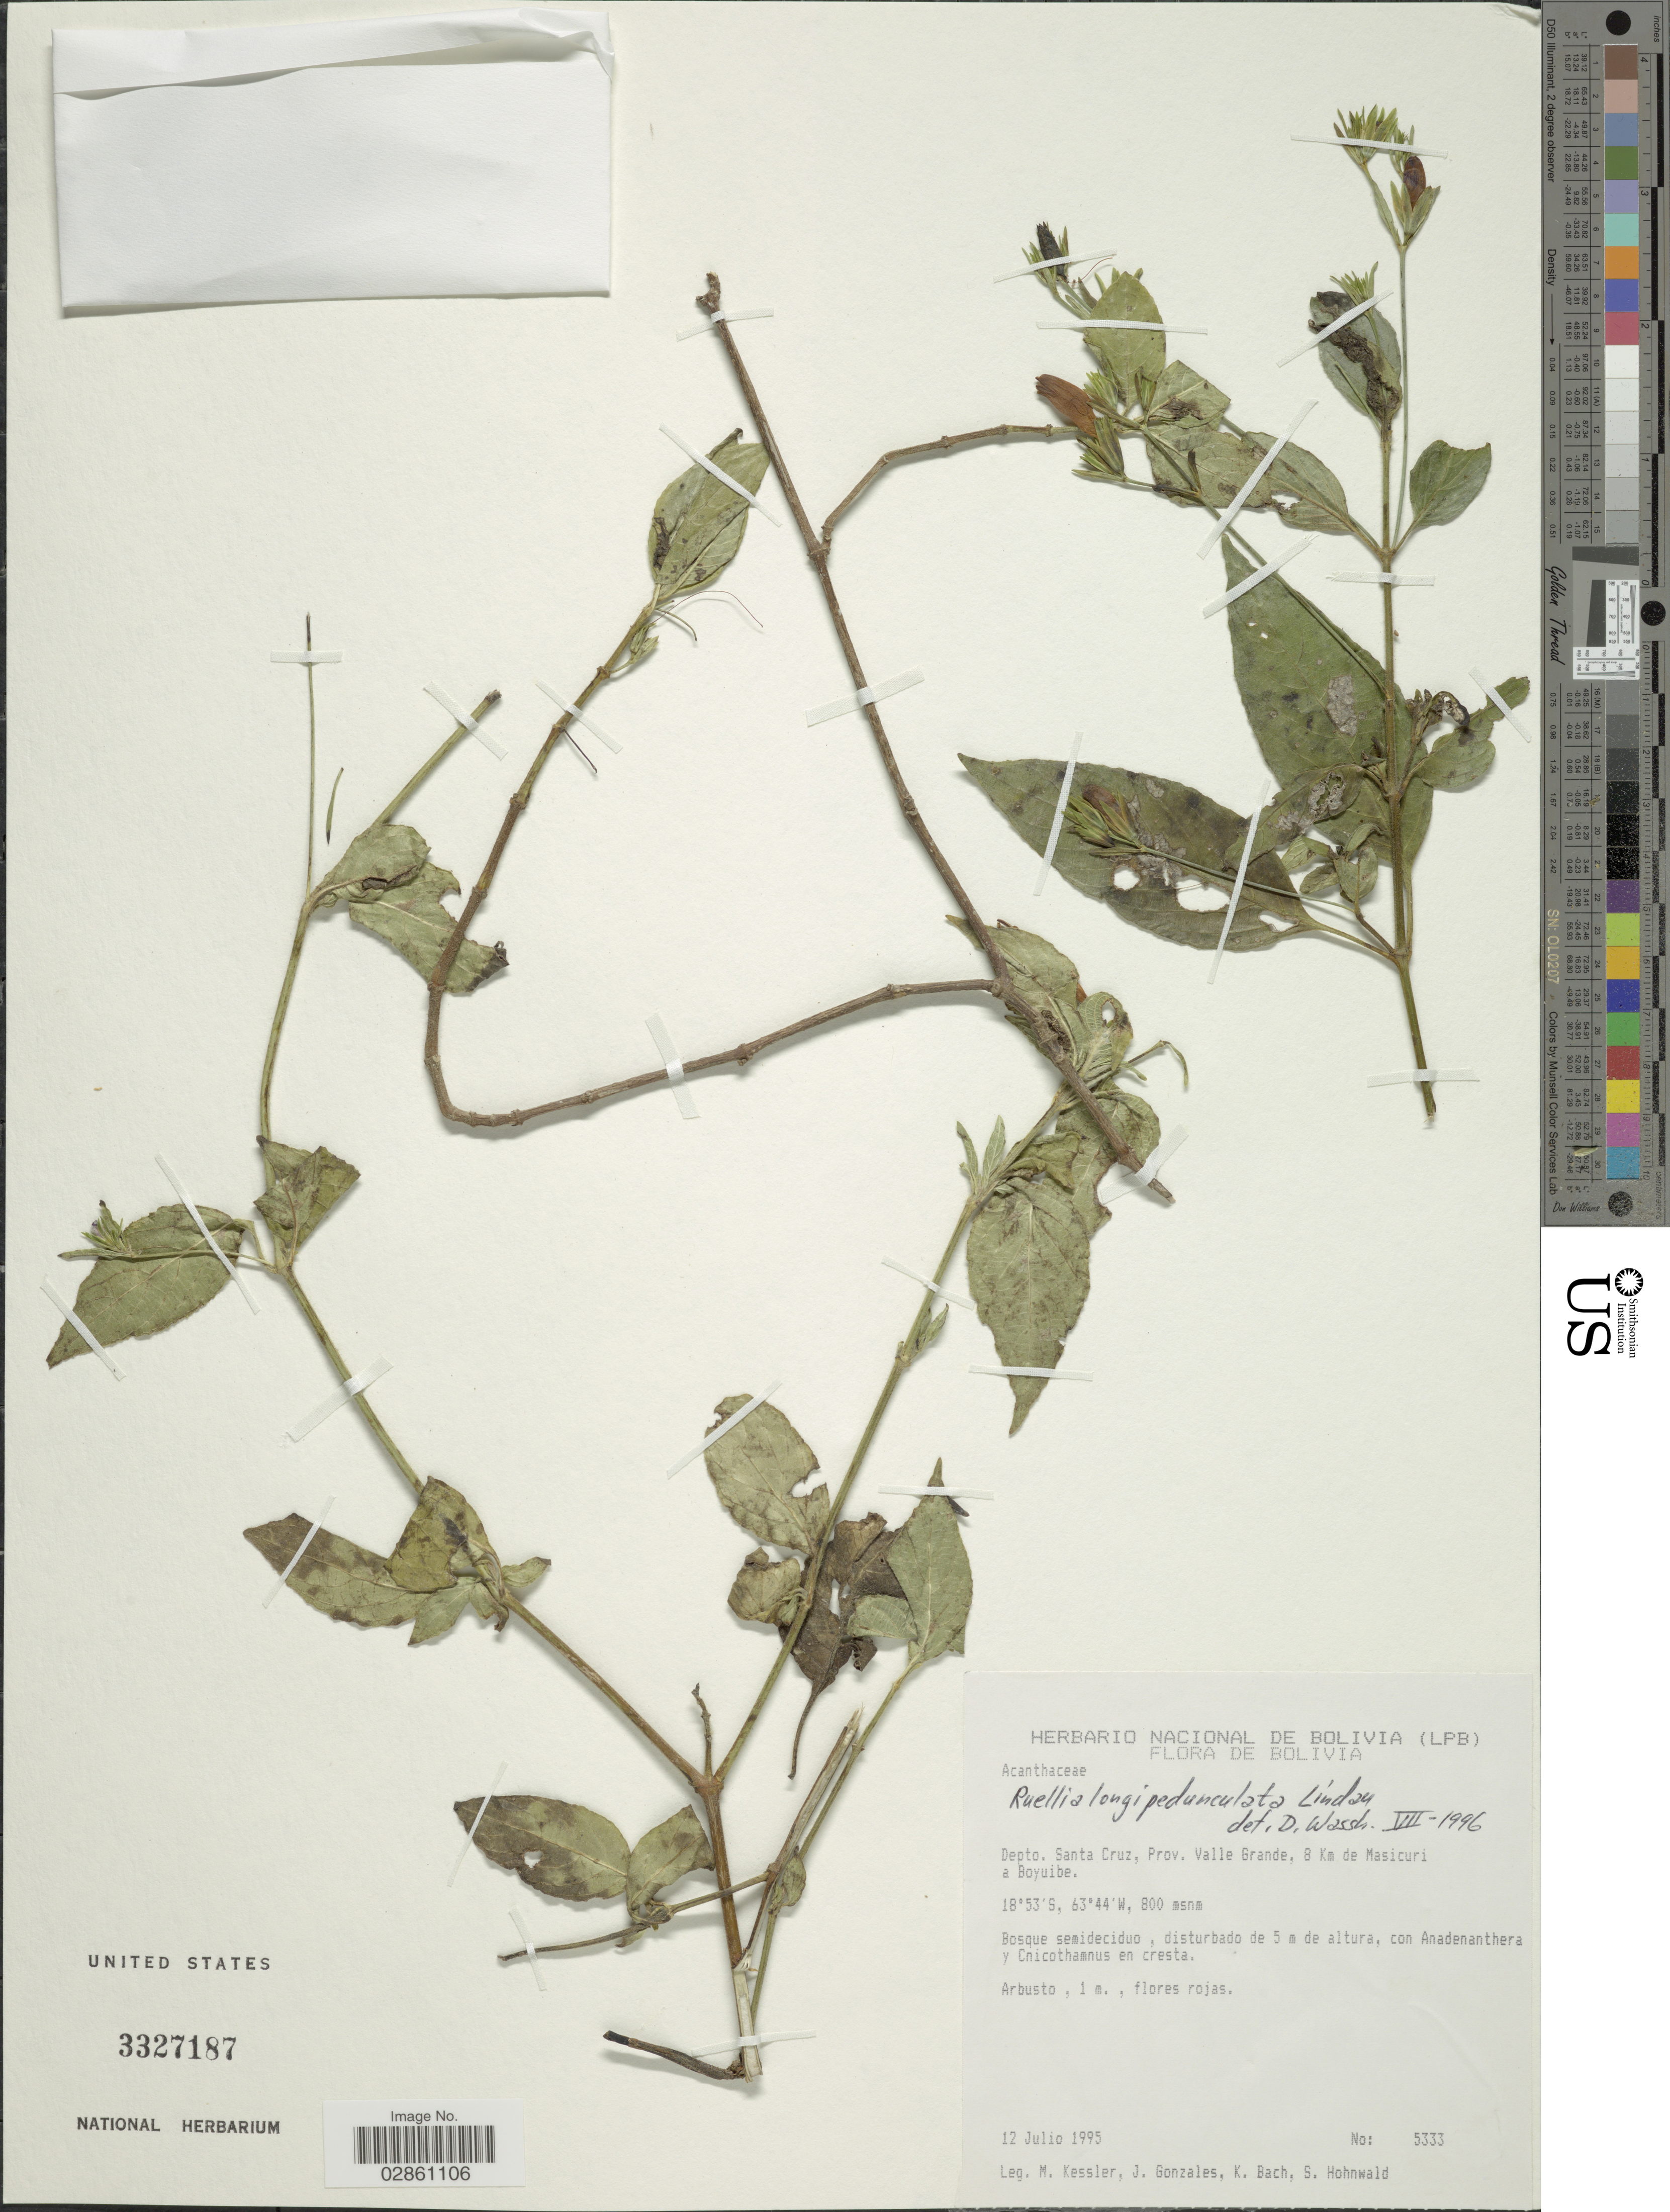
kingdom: Plantae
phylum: Tracheophyta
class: Magnoliopsida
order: Lamiales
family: Acanthaceae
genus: Ruellia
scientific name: Ruellia longipedunculata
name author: Lindau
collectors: M. Kessler, J. Gonzales, K. Bach & S. Hohnwald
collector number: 5333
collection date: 1995-07-12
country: Bolivia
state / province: Santa Cruz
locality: Depto. Santa Cruz, Prov. Valle Grande, 8 km de Masicuri a Boyuibe.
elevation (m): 800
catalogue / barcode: US 3327187